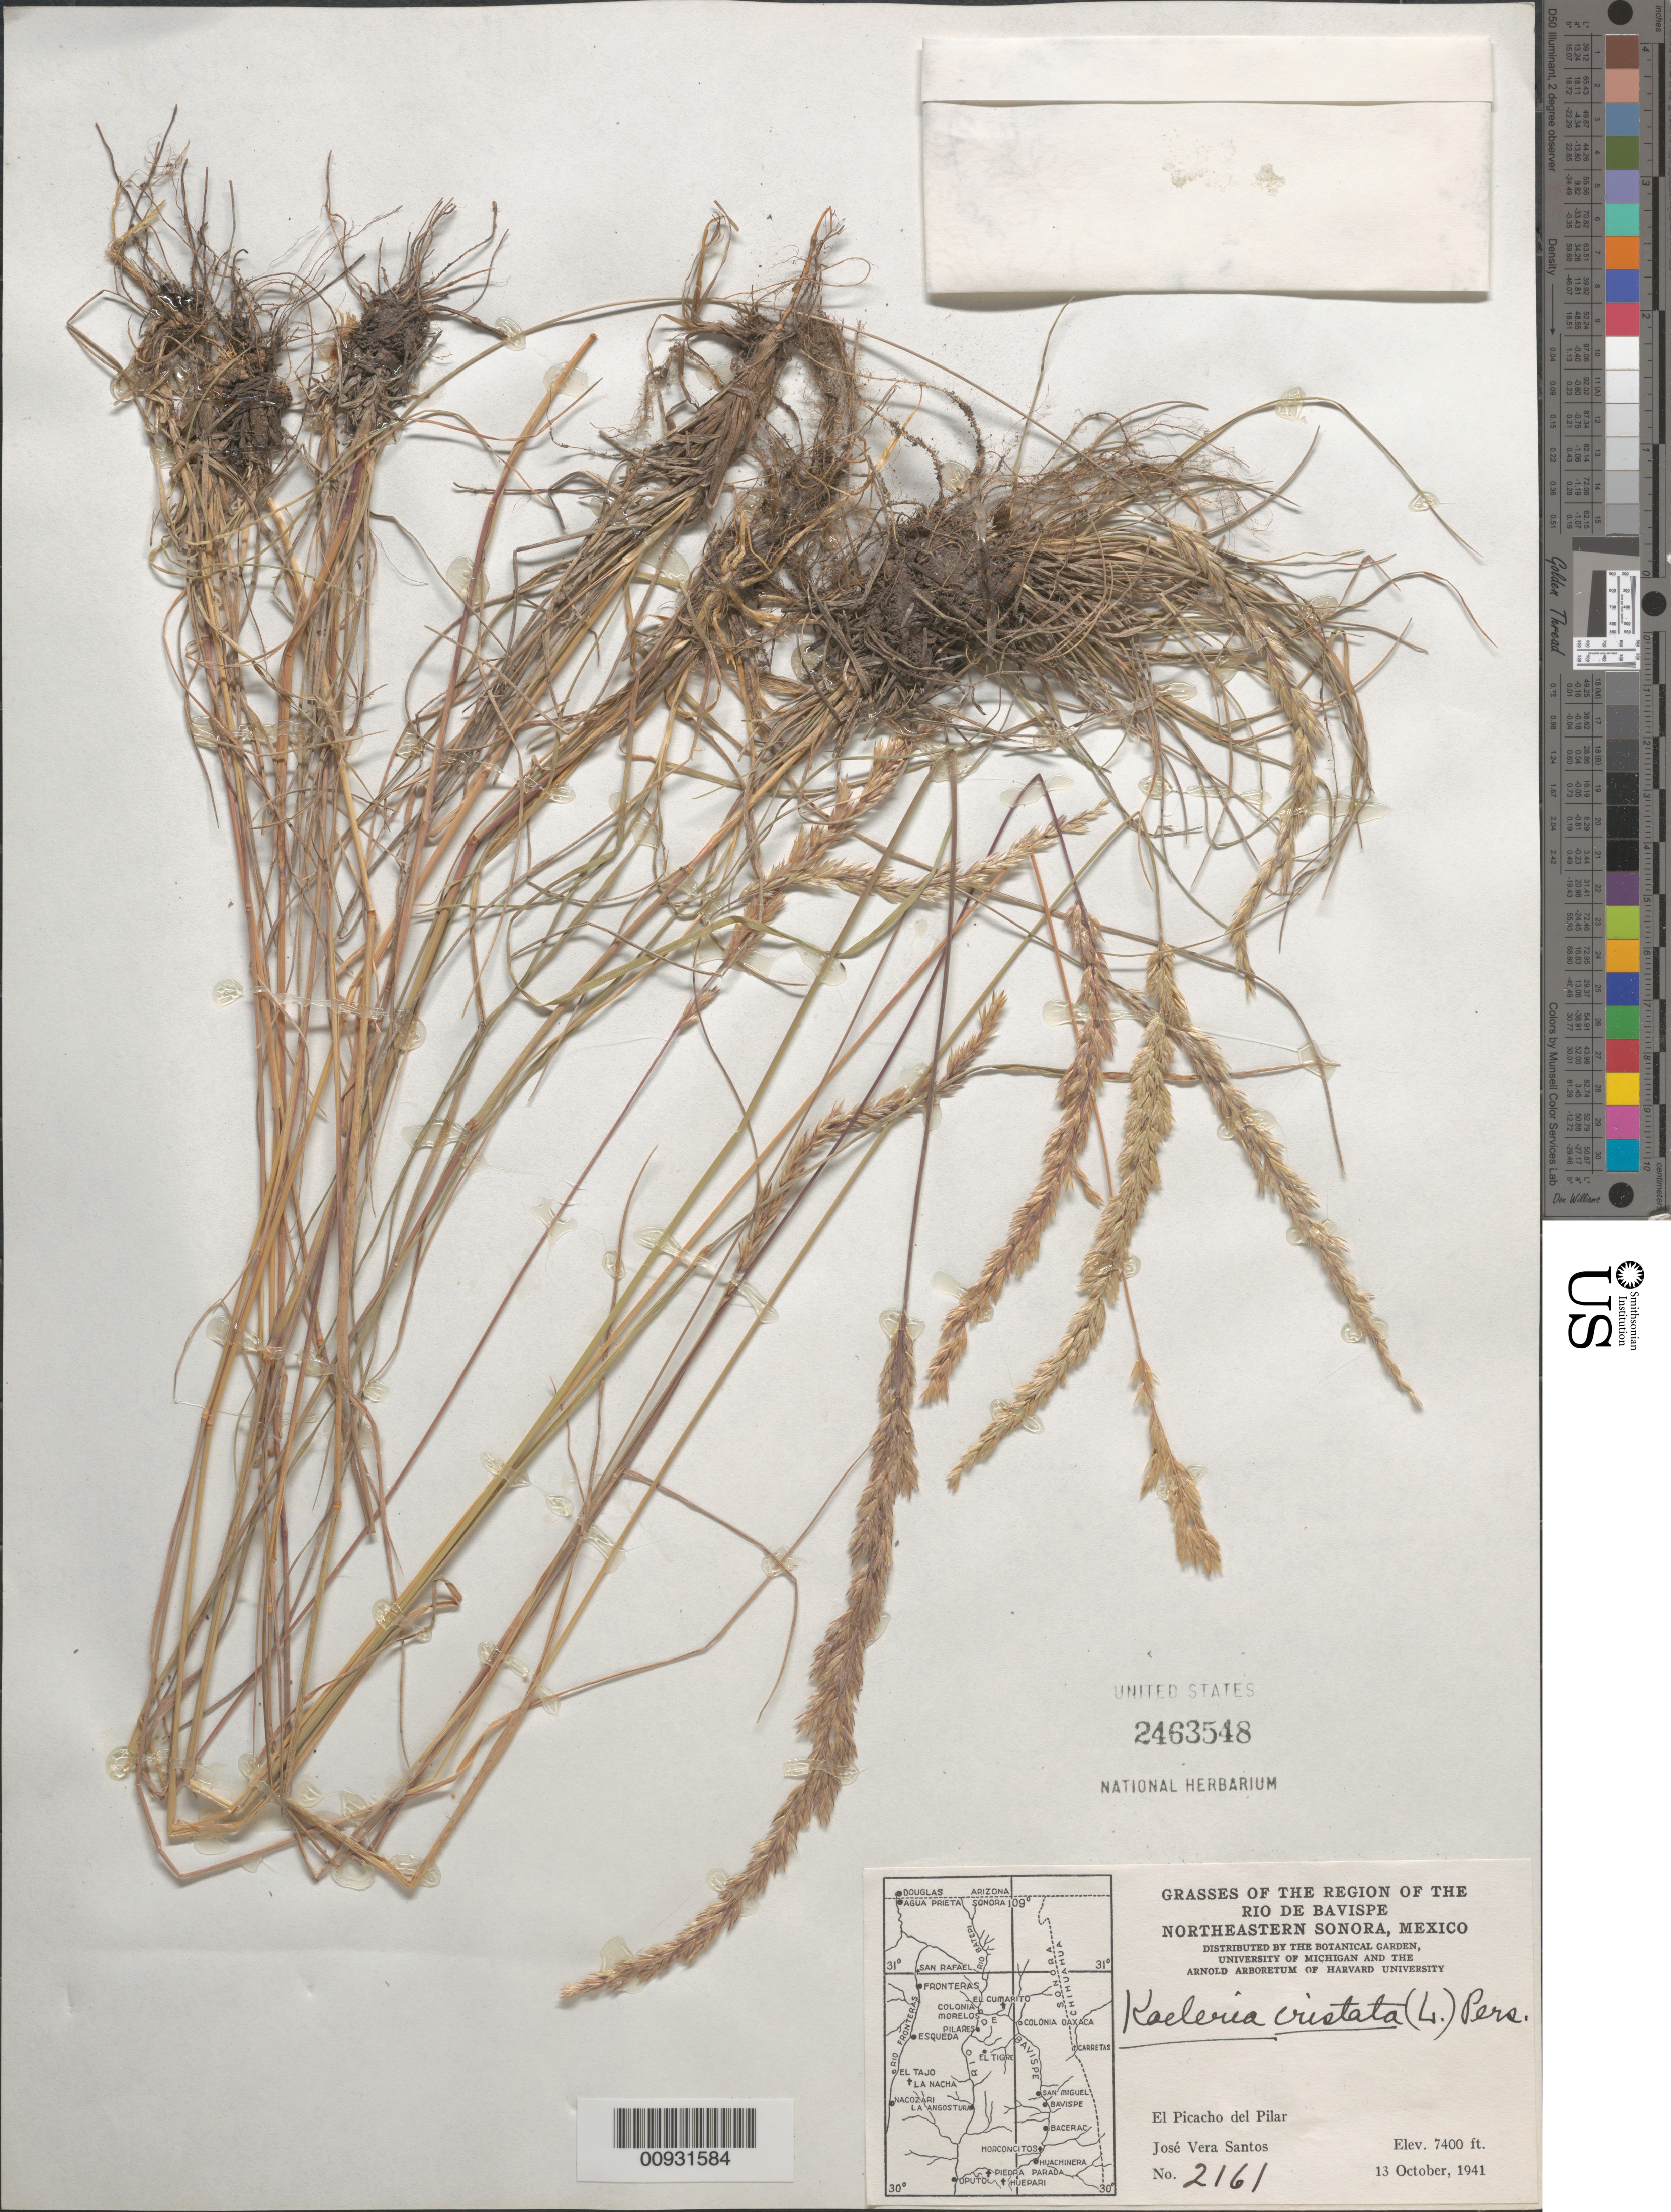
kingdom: Plantae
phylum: Tracheophyta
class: Liliopsida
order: Poales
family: Poaceae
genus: Koeleria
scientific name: Koeleria pyramidata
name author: (Lam.) P. Beauv.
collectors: J. V. Santos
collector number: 2161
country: Mexico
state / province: Sonora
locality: El Picacho del Pilar, Rio de Bavispe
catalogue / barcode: US 2463548